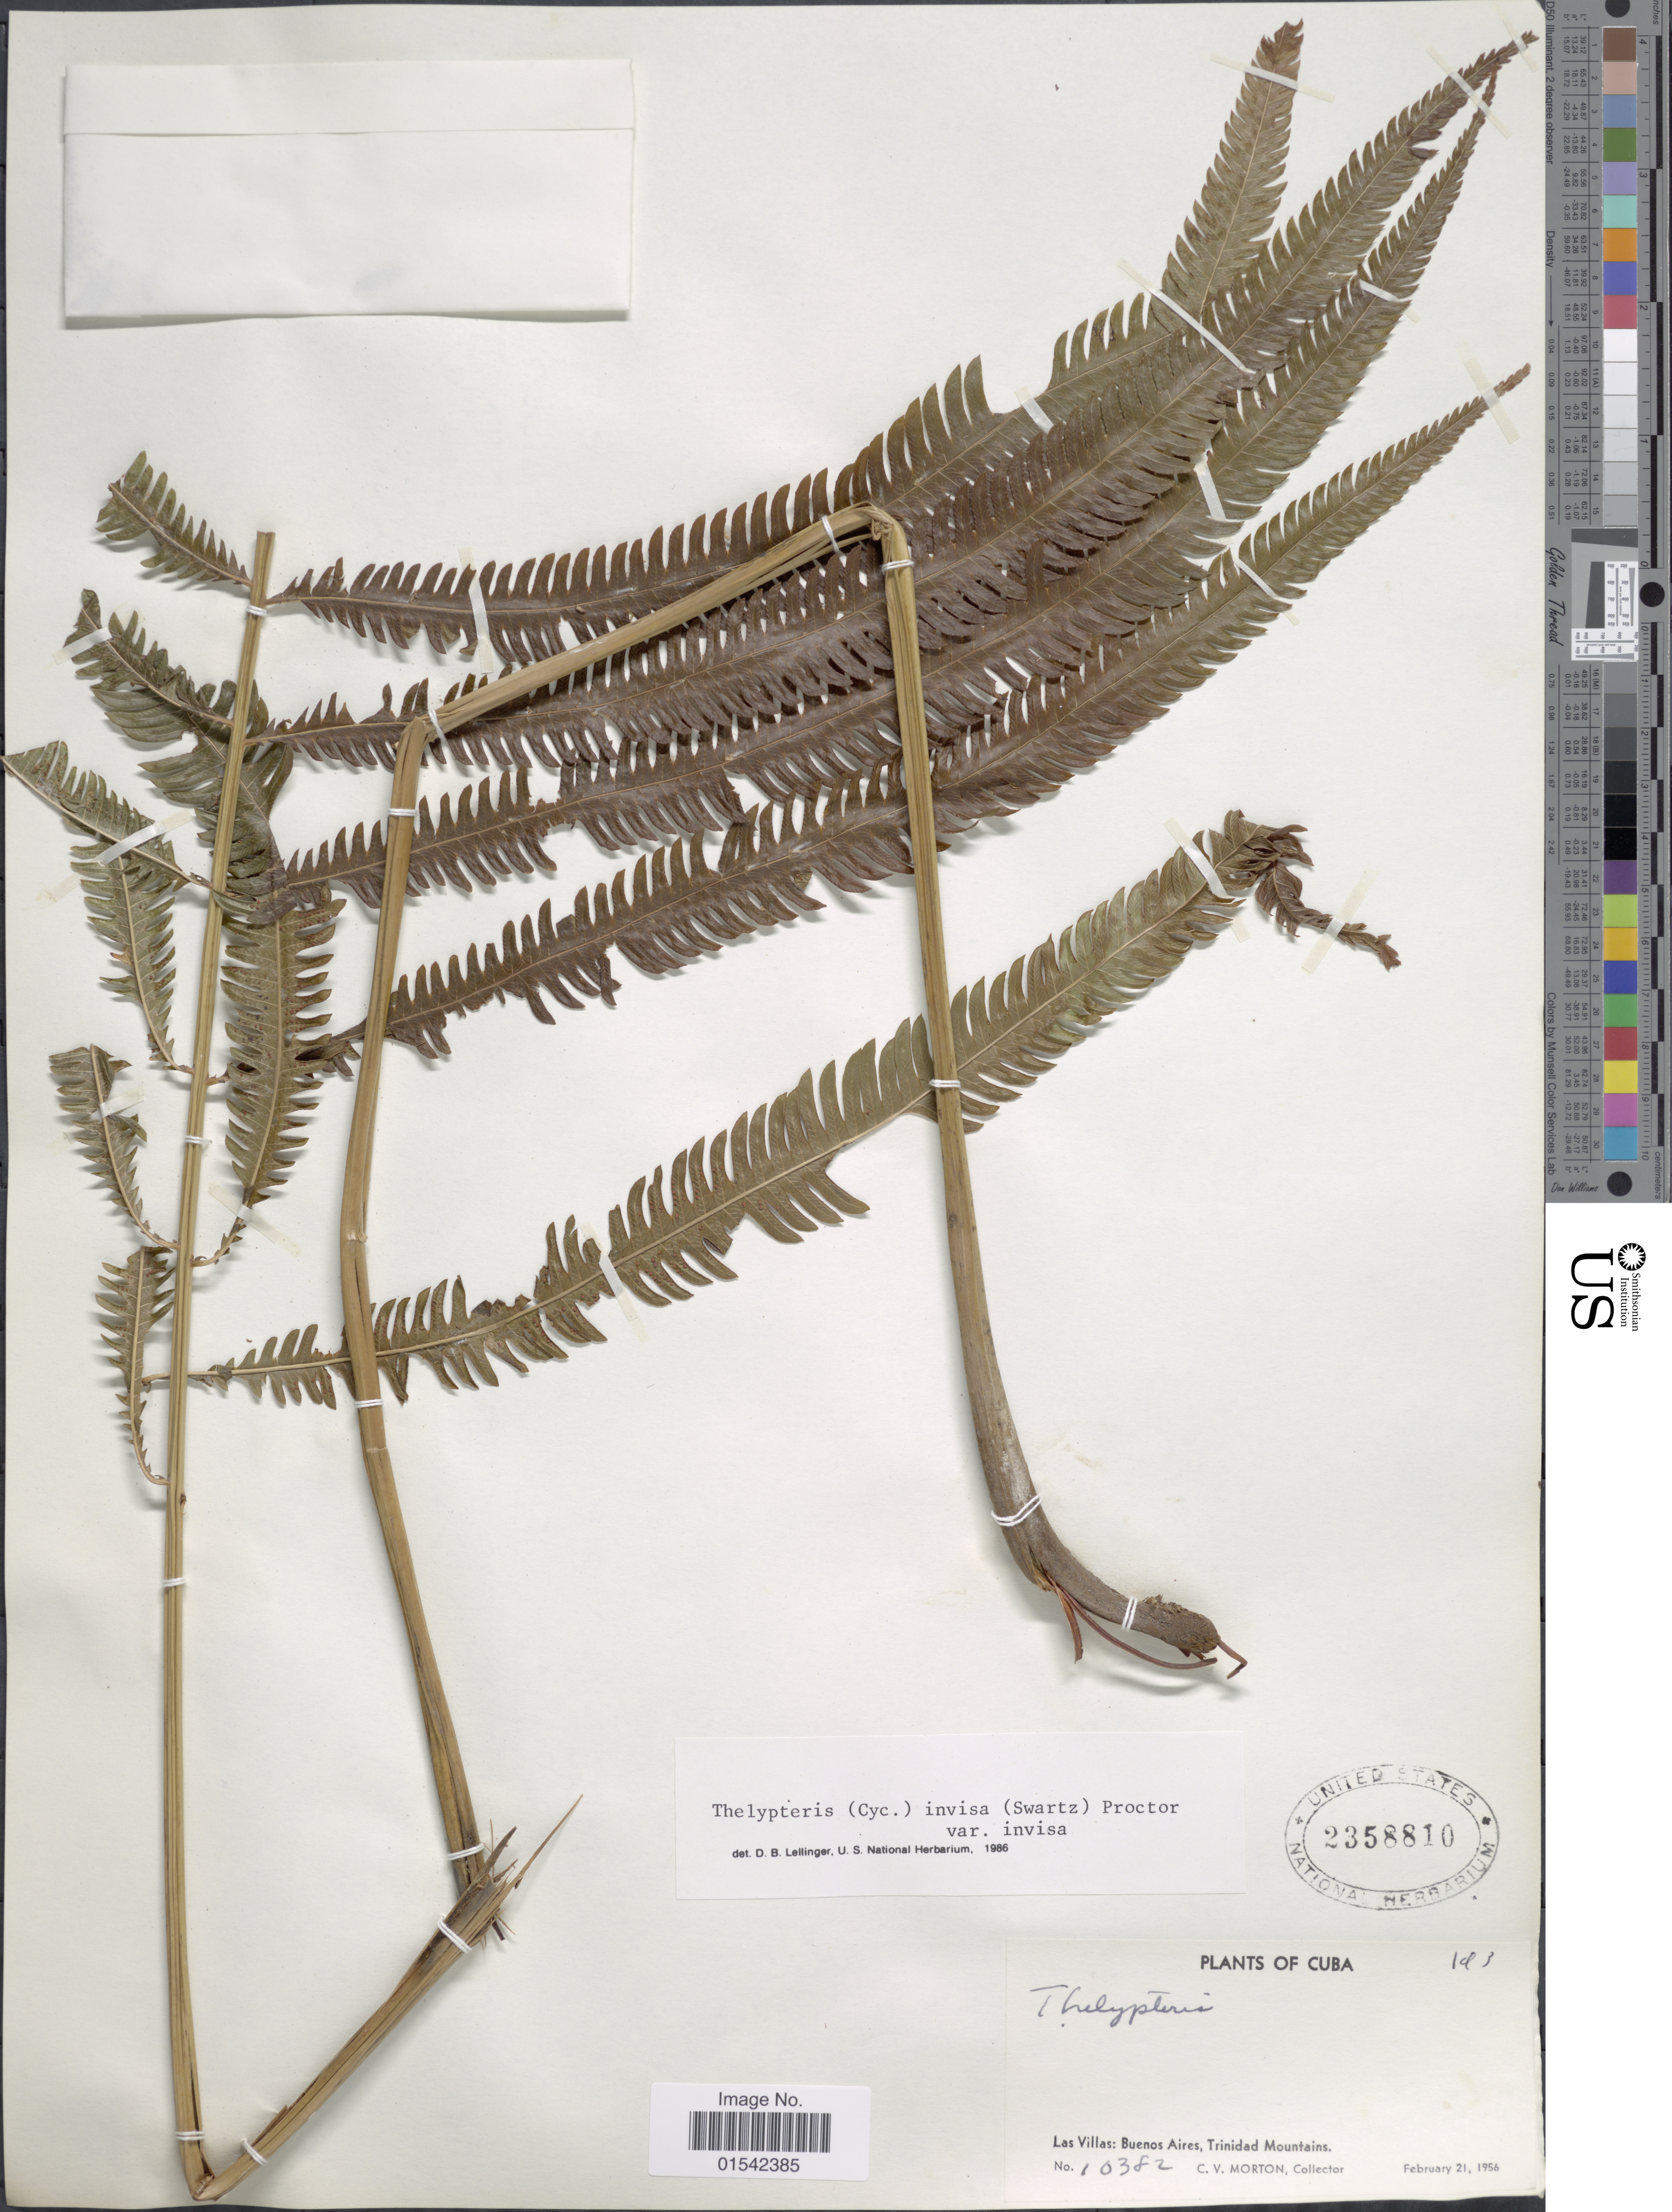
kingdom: Plantae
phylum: Tracheophyta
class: Polypodiopsida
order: Polypodiales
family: Thelypteridaceae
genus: Cyclosorus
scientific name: Cyclosorus grandis (A.R. Sm.) comb. nov., ined 2015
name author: (A.R. Sm.)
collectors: C. V. Morton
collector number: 10382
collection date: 1956-02-21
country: Cuba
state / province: Las Villas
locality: Buenos Aires, Trinidad Mountains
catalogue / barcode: US 2358810